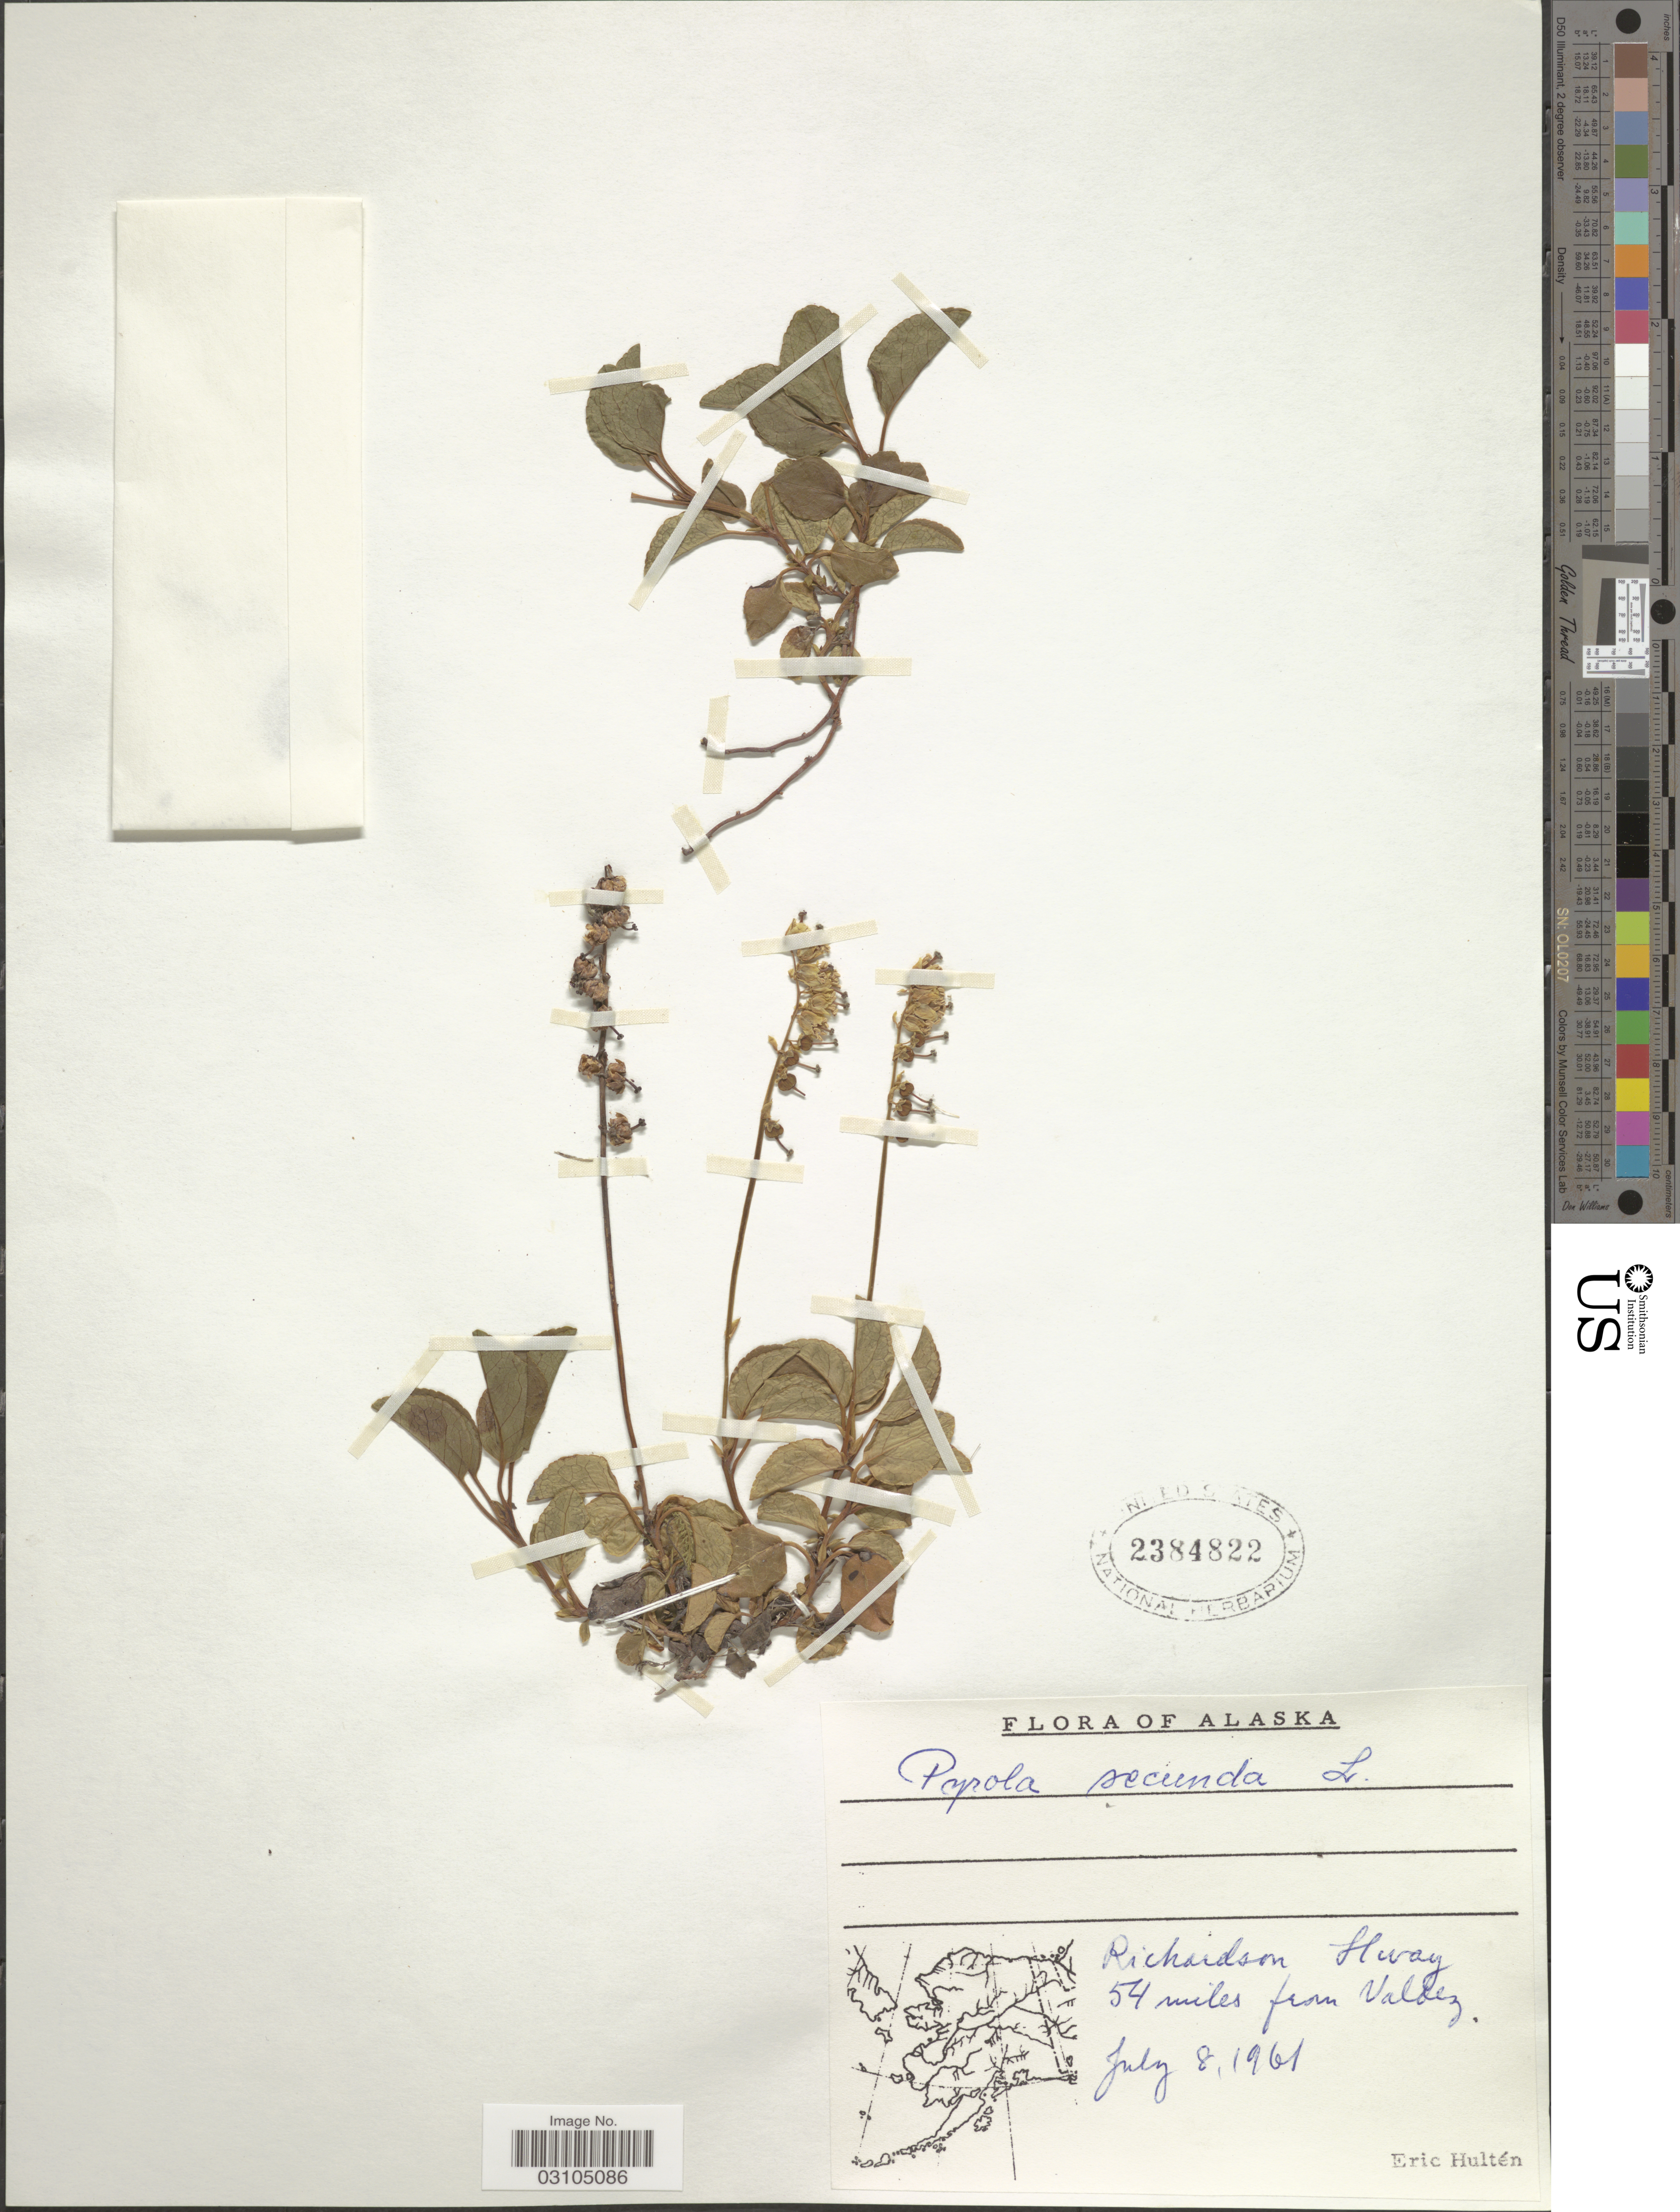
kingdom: Plantae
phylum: Tracheophyta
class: Magnoliopsida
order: Ericales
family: Ericaceae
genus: Orthilia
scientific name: Orthilia secunda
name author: (L.) House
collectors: E. G. Hultén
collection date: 1961-07-08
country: United States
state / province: Alaska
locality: Richardson Hway 54 miles from Valdez.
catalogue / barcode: US 2384822